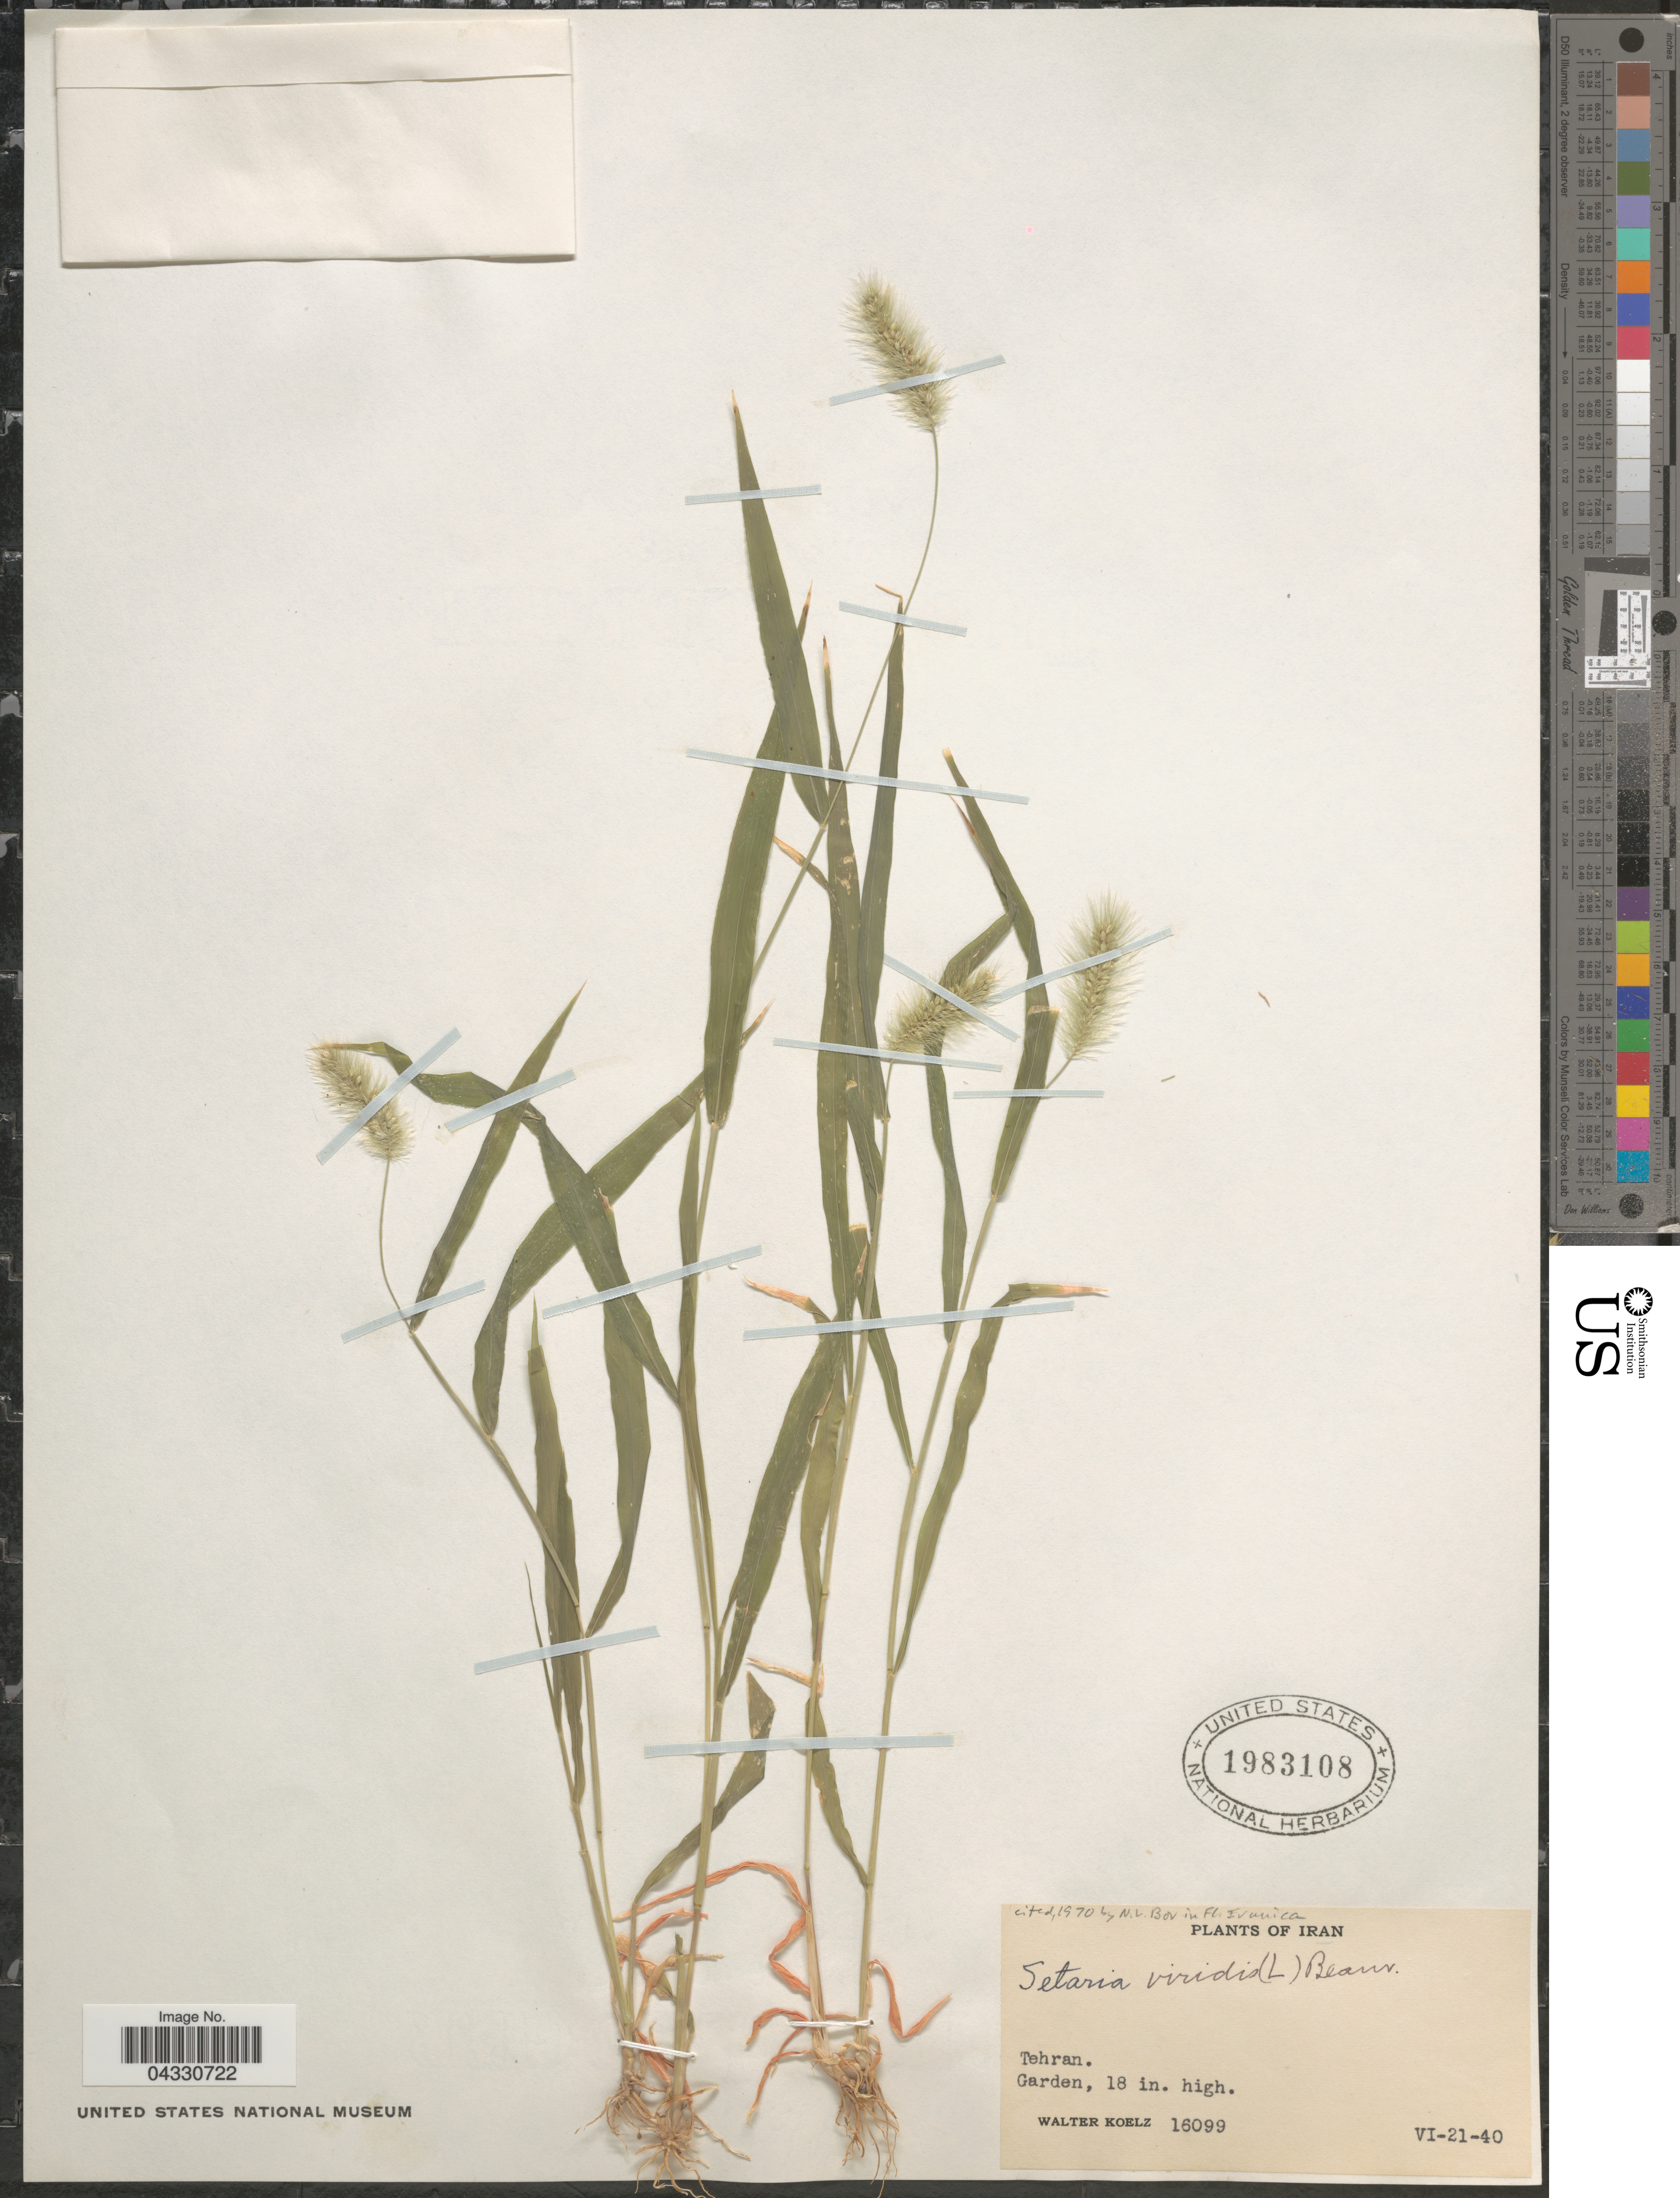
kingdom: Plantae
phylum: Tracheophyta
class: Liliopsida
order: Poales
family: Poaceae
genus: Setaria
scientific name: Setaria viridis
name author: (L.) P. Beauv.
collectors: W. N. Koelz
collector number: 16099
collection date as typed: Transcribed d/m/y: 21/6/40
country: Iran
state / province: Tehran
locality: Garden.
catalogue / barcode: US 1983108